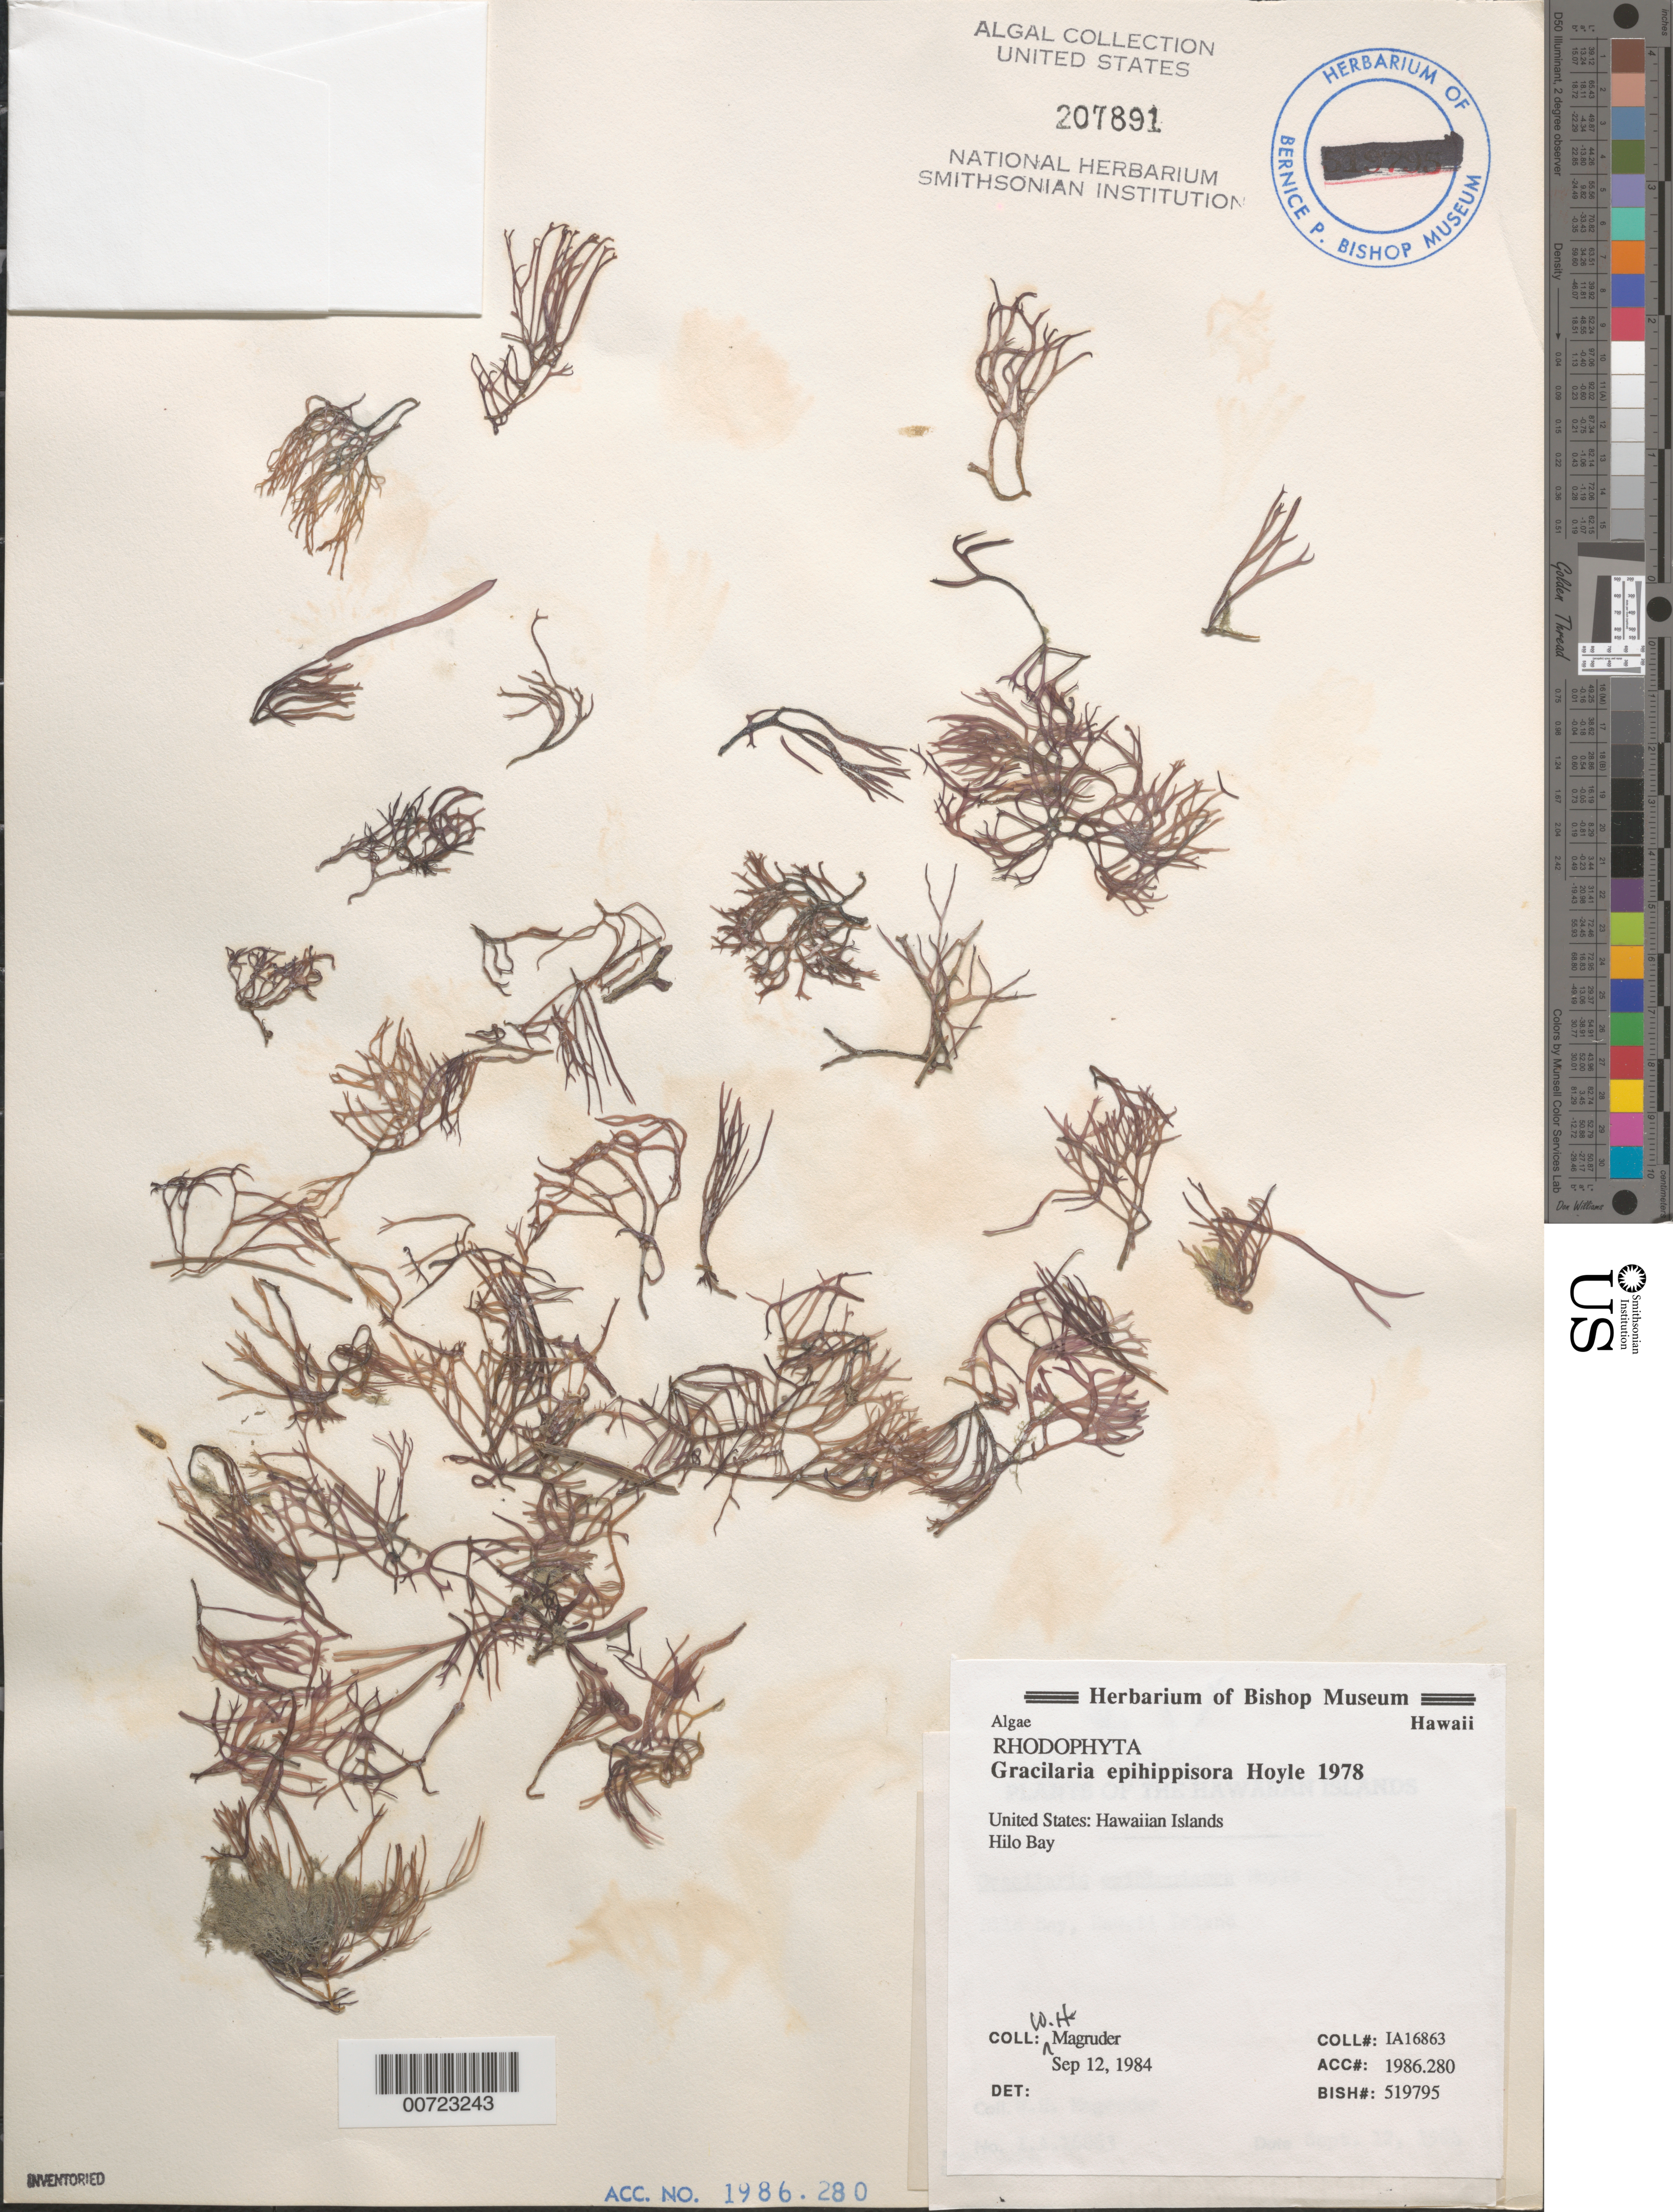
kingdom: Plantae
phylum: Rhodophyta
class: Florideophyceae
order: Gracilariales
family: Gracilariaceae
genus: Gracilaria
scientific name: Gracilaria epihippisora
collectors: W. Magruder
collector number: IAA 16863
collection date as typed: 12 Sep 1984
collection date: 1984-09-12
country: United States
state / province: Hawaii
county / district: Hawaii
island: Hawaii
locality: Hilo Bay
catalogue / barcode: US 207891